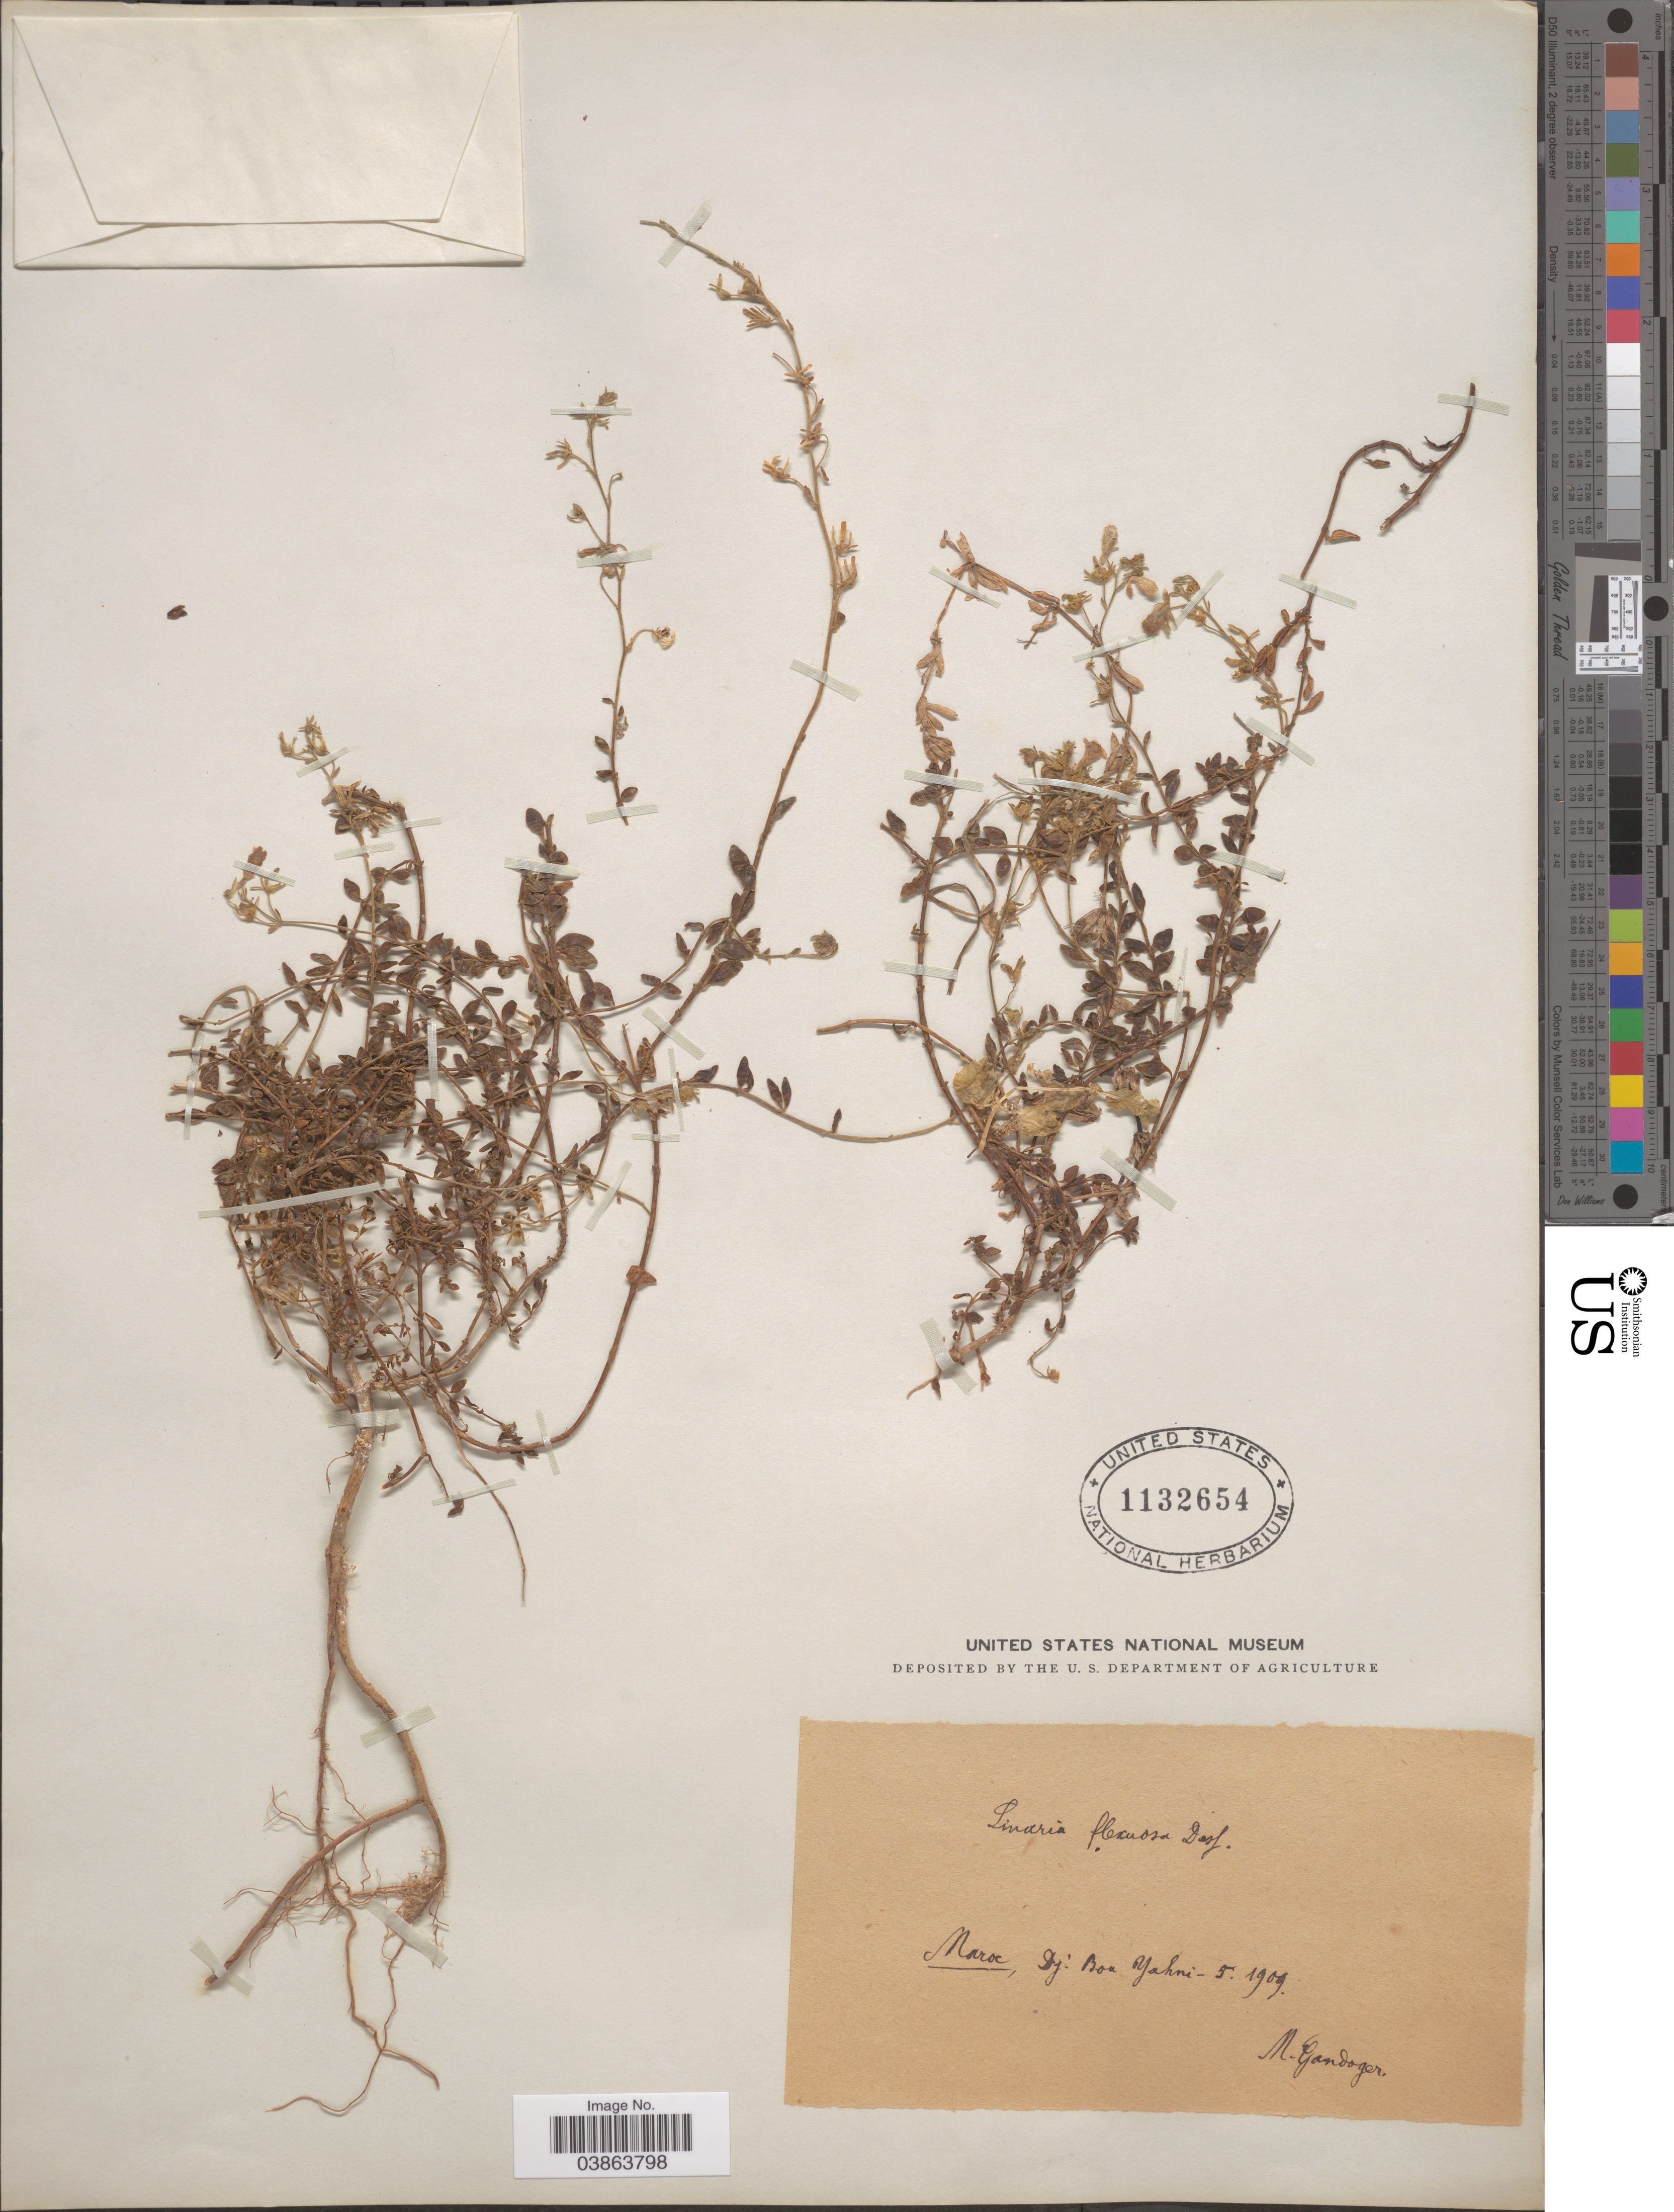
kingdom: Plantae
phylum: Tracheophyta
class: Magnoliopsida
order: Lamiales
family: Plantaginaceae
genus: Linaria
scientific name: Linaria flexuosa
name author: Desf.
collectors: M. Gandoger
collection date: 1909-05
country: Morocco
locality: Dj. Bou Yahni. [interpreted]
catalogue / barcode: US 1132654